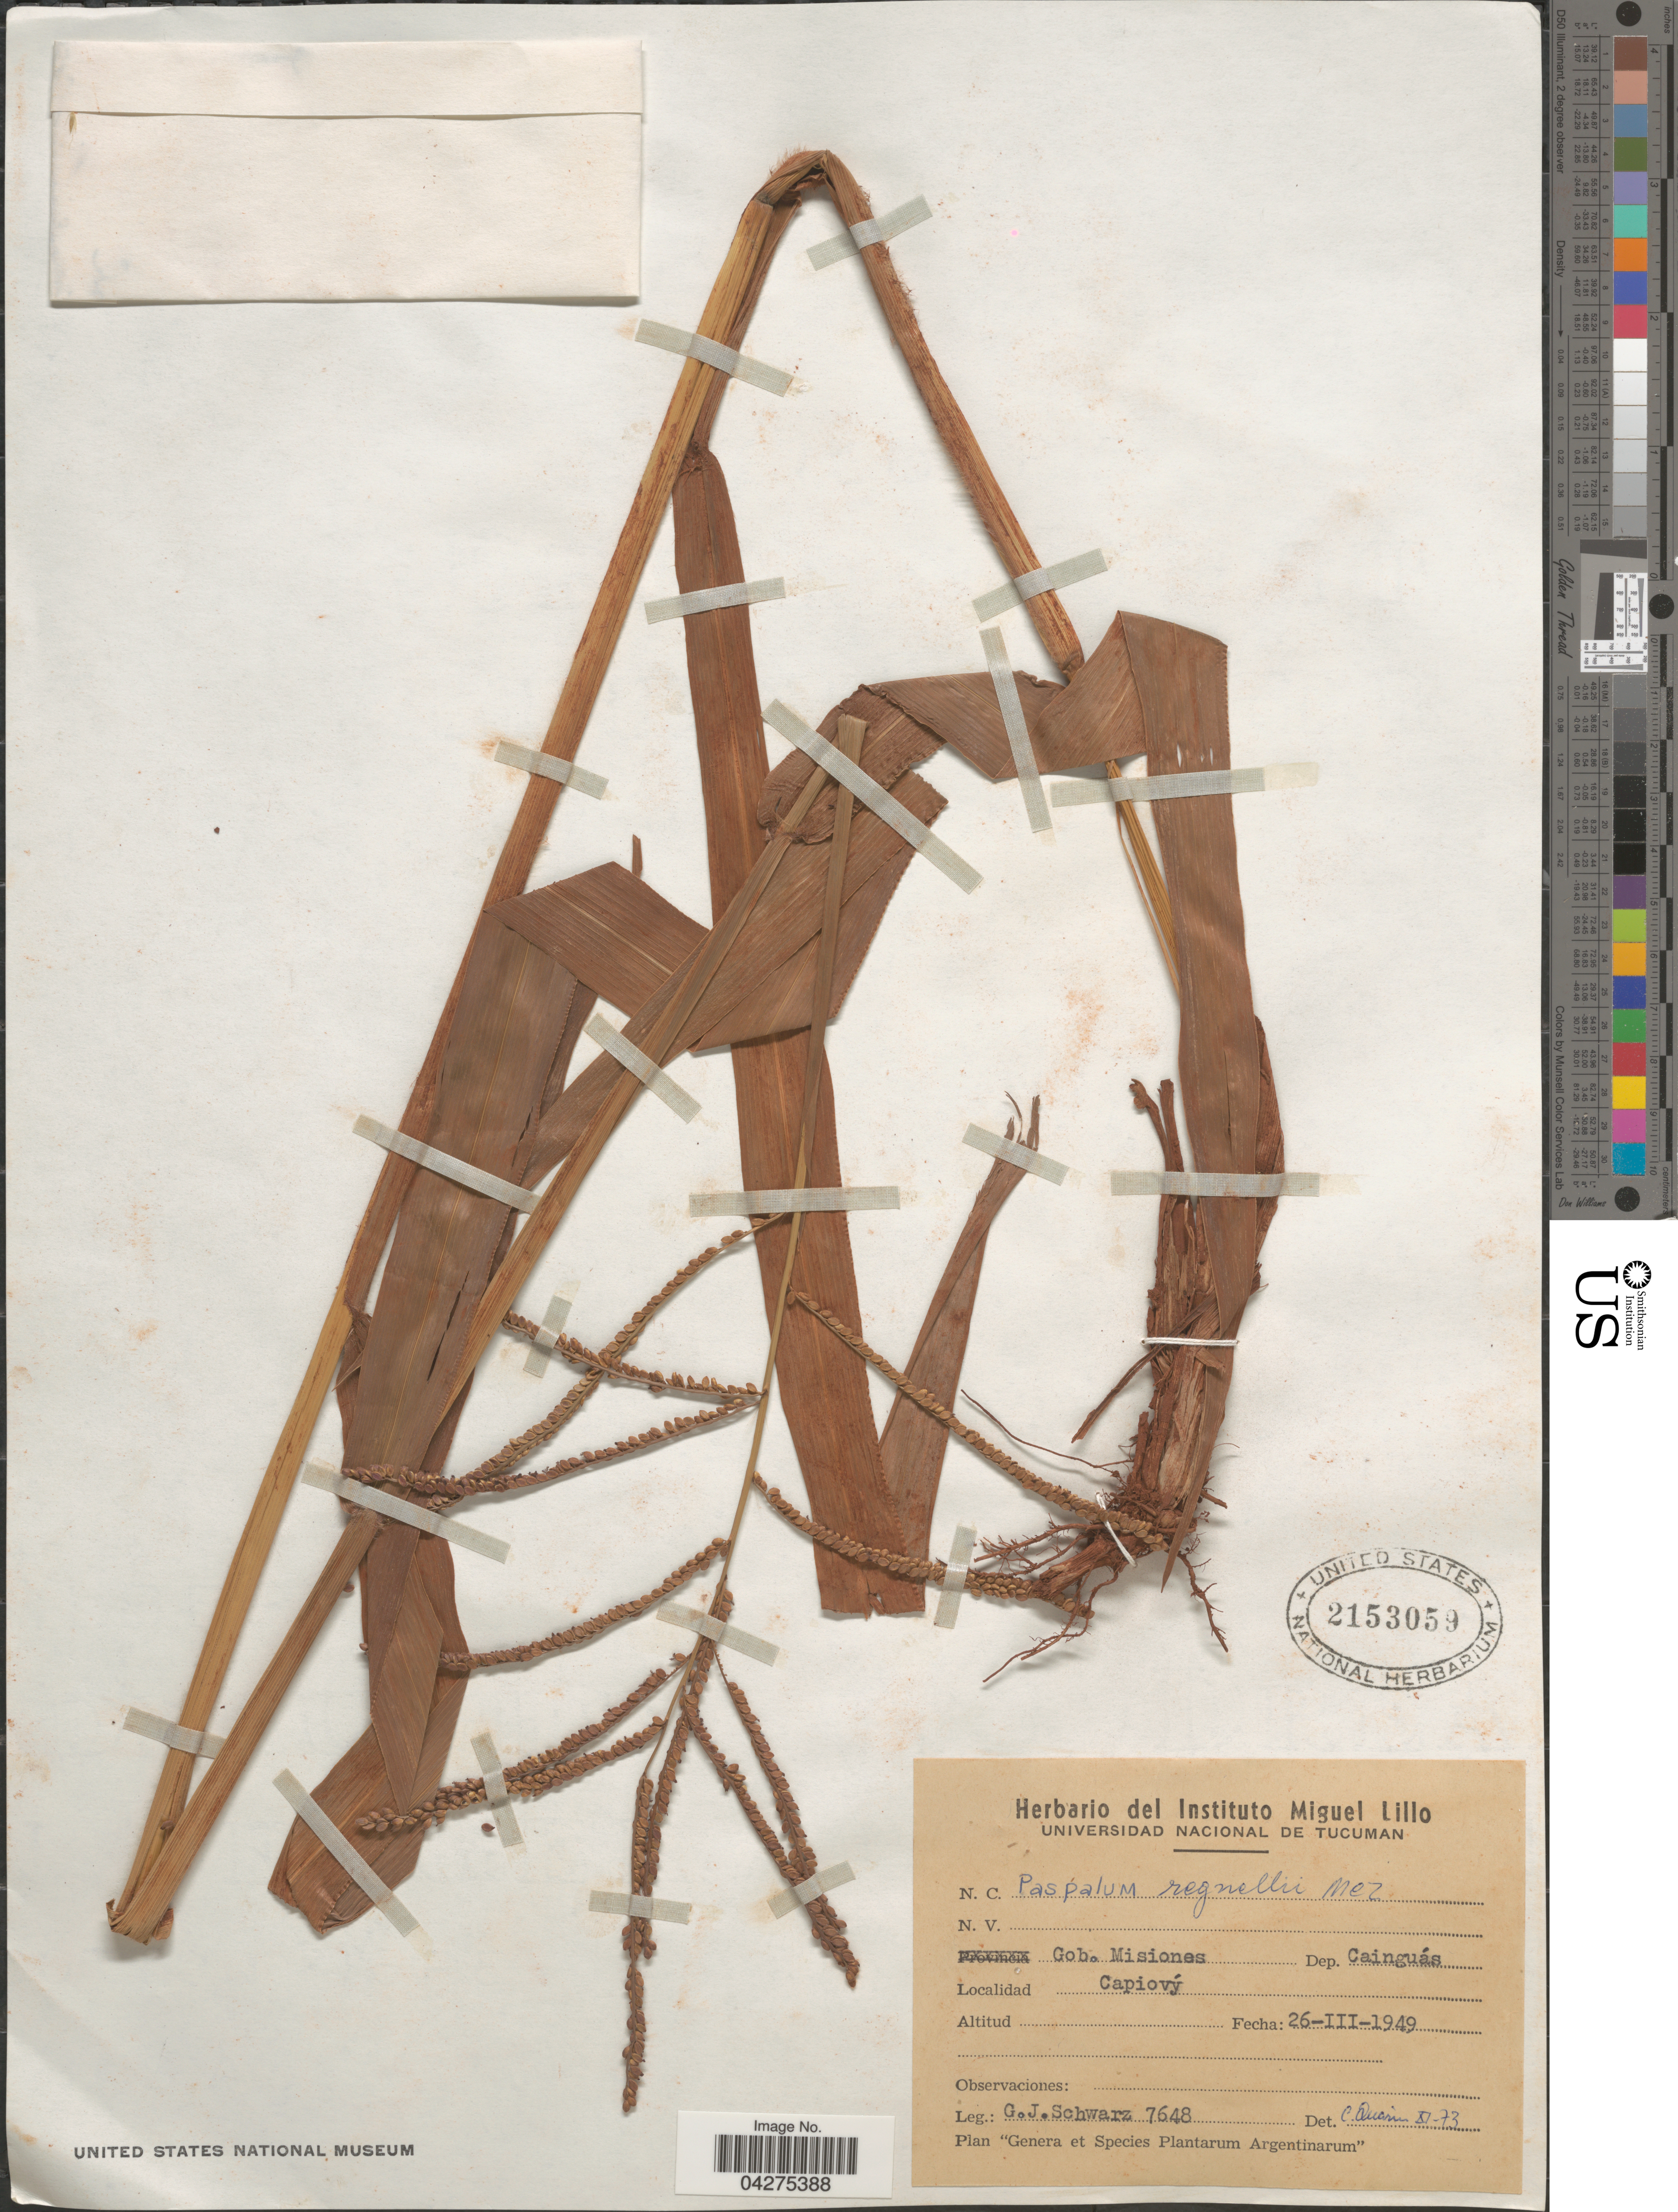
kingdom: Plantae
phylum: Tracheophyta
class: Liliopsida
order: Poales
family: Poaceae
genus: Paspalum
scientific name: Paspalum regnellii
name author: Mez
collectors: G. J. Schwarz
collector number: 7648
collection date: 1949-03-26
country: Argentina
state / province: Misiones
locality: Gob. Misiones. Dep. Cainguás. Capiový.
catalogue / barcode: US 2153059